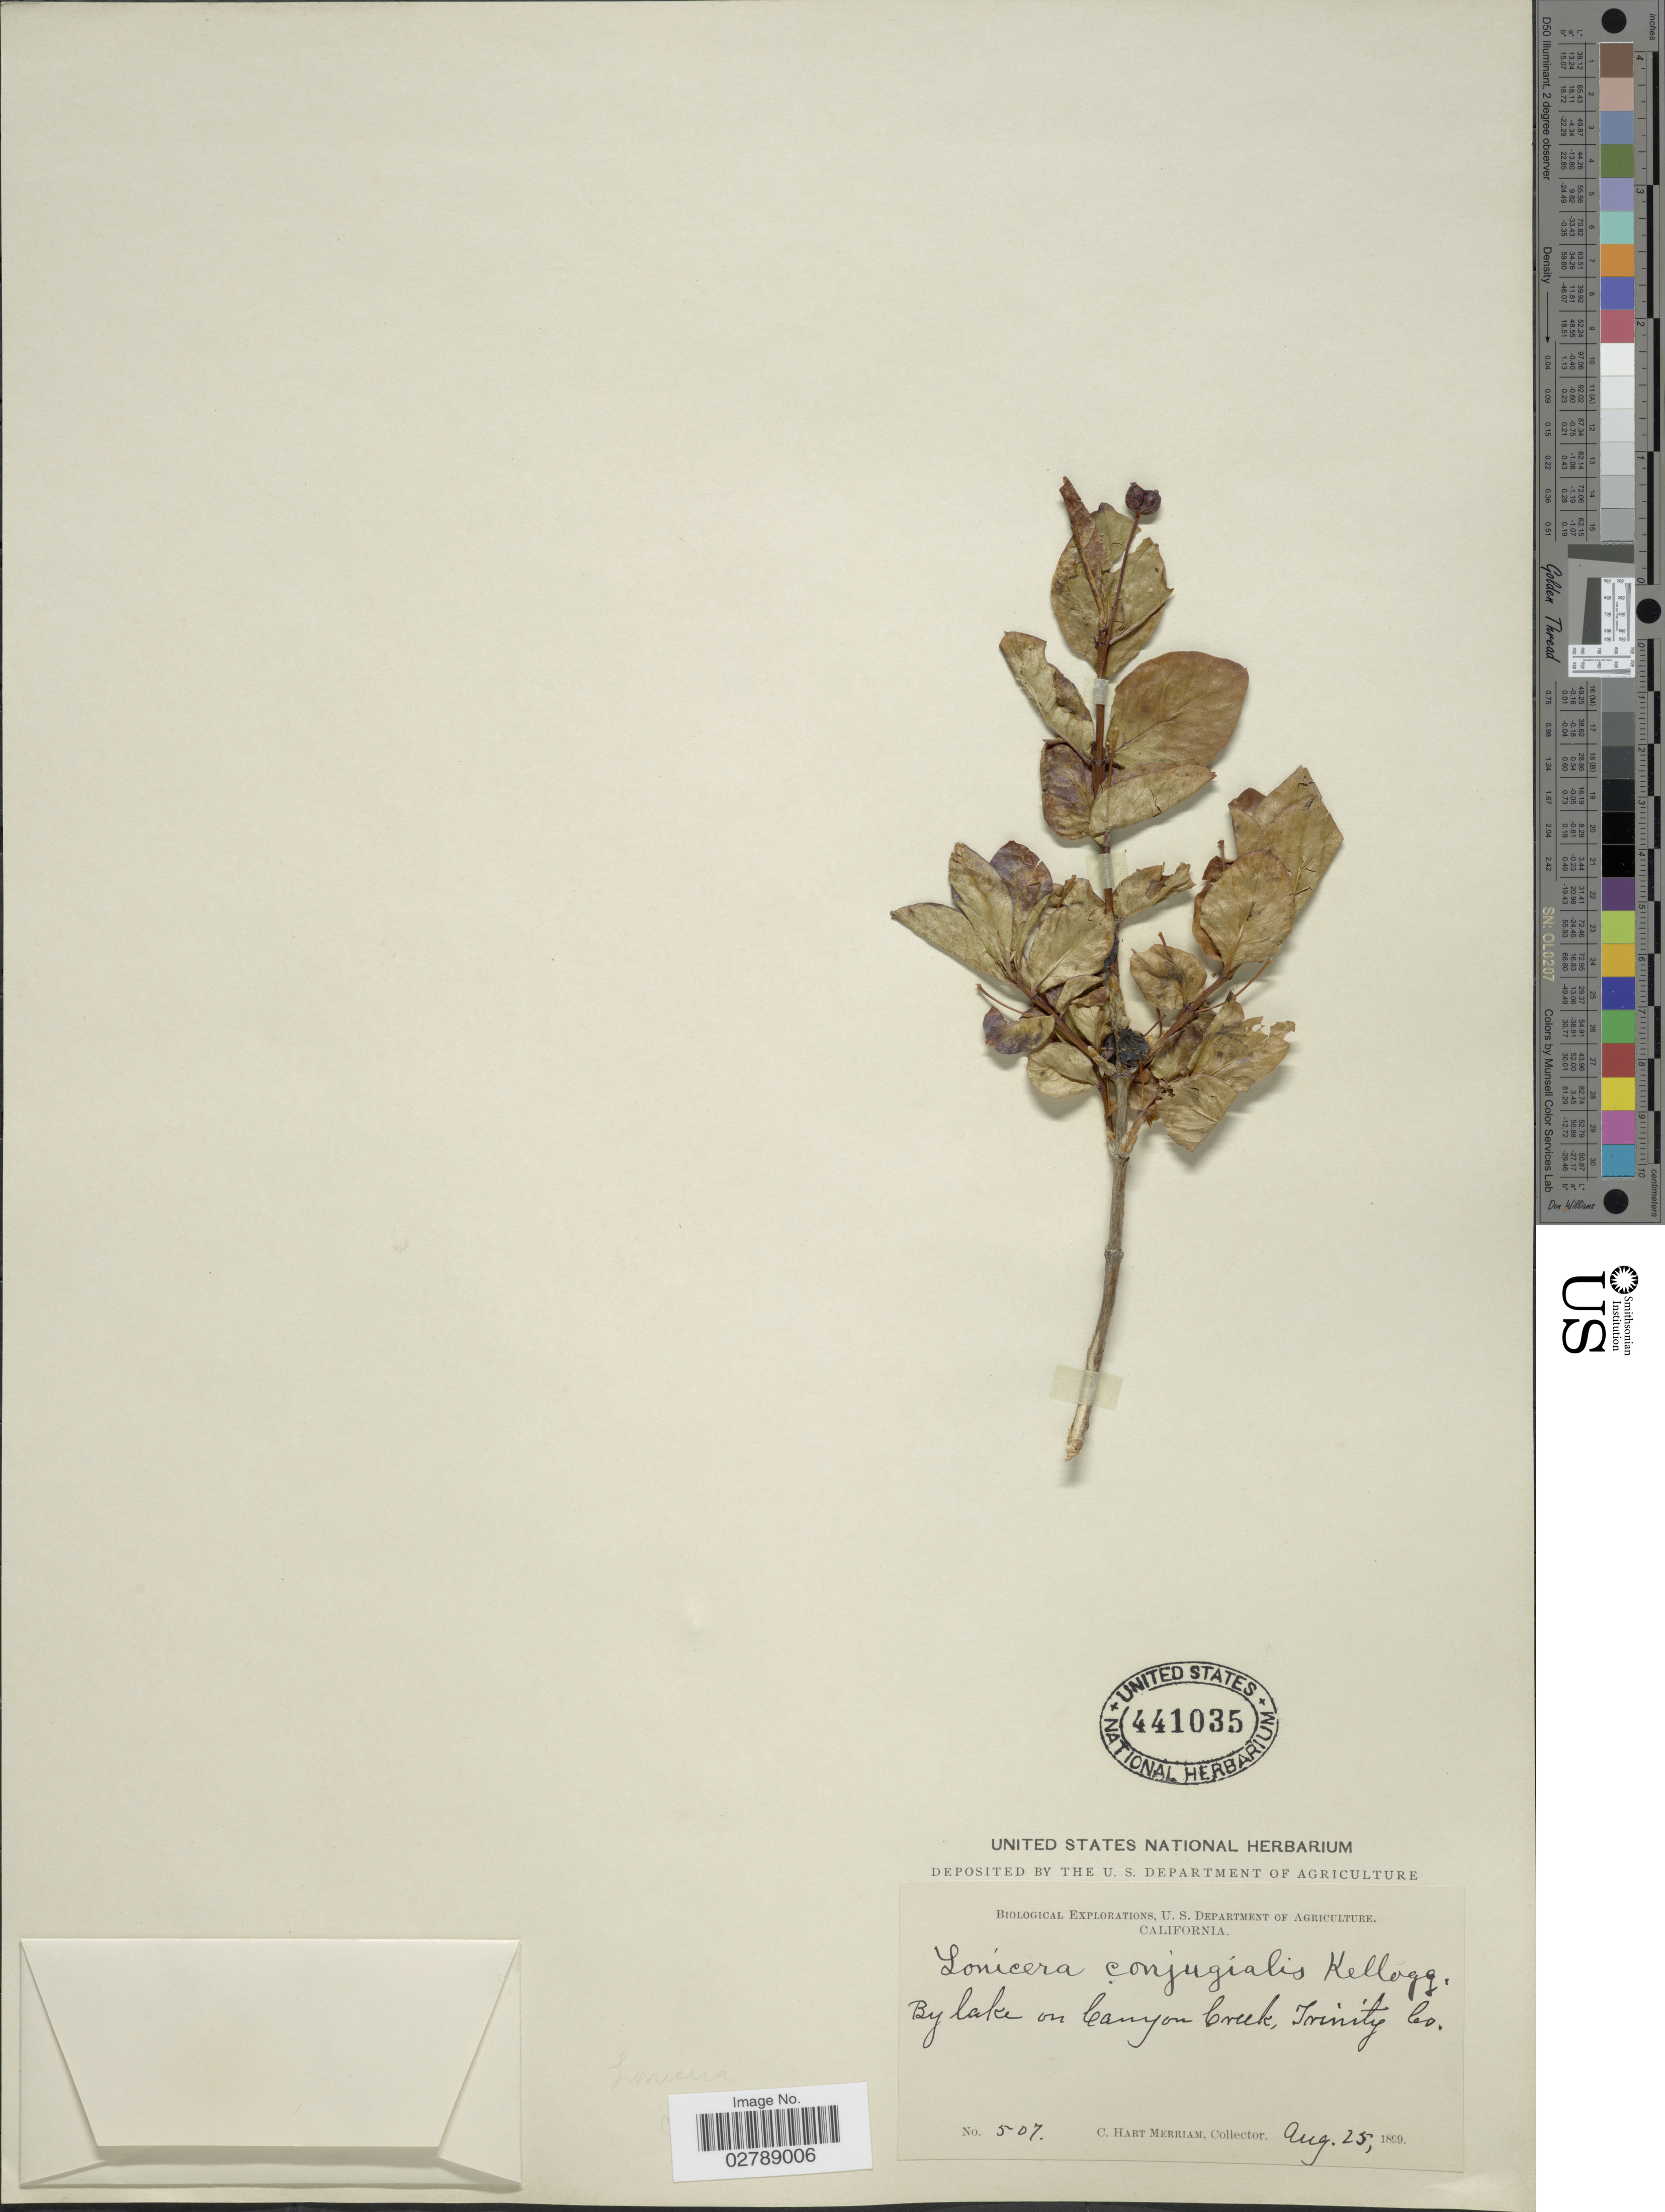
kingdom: Plantae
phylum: Tracheophyta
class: Magnoliopsida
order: Dipsacales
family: Caprifoliaceae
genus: Lonicera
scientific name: Lonicera conjugialis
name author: Kellogg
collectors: C. Merriam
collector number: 507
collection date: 1899-08-25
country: United States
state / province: California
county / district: Trinity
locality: By lake on Canyon Creek, Trinity Co.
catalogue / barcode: US 441035